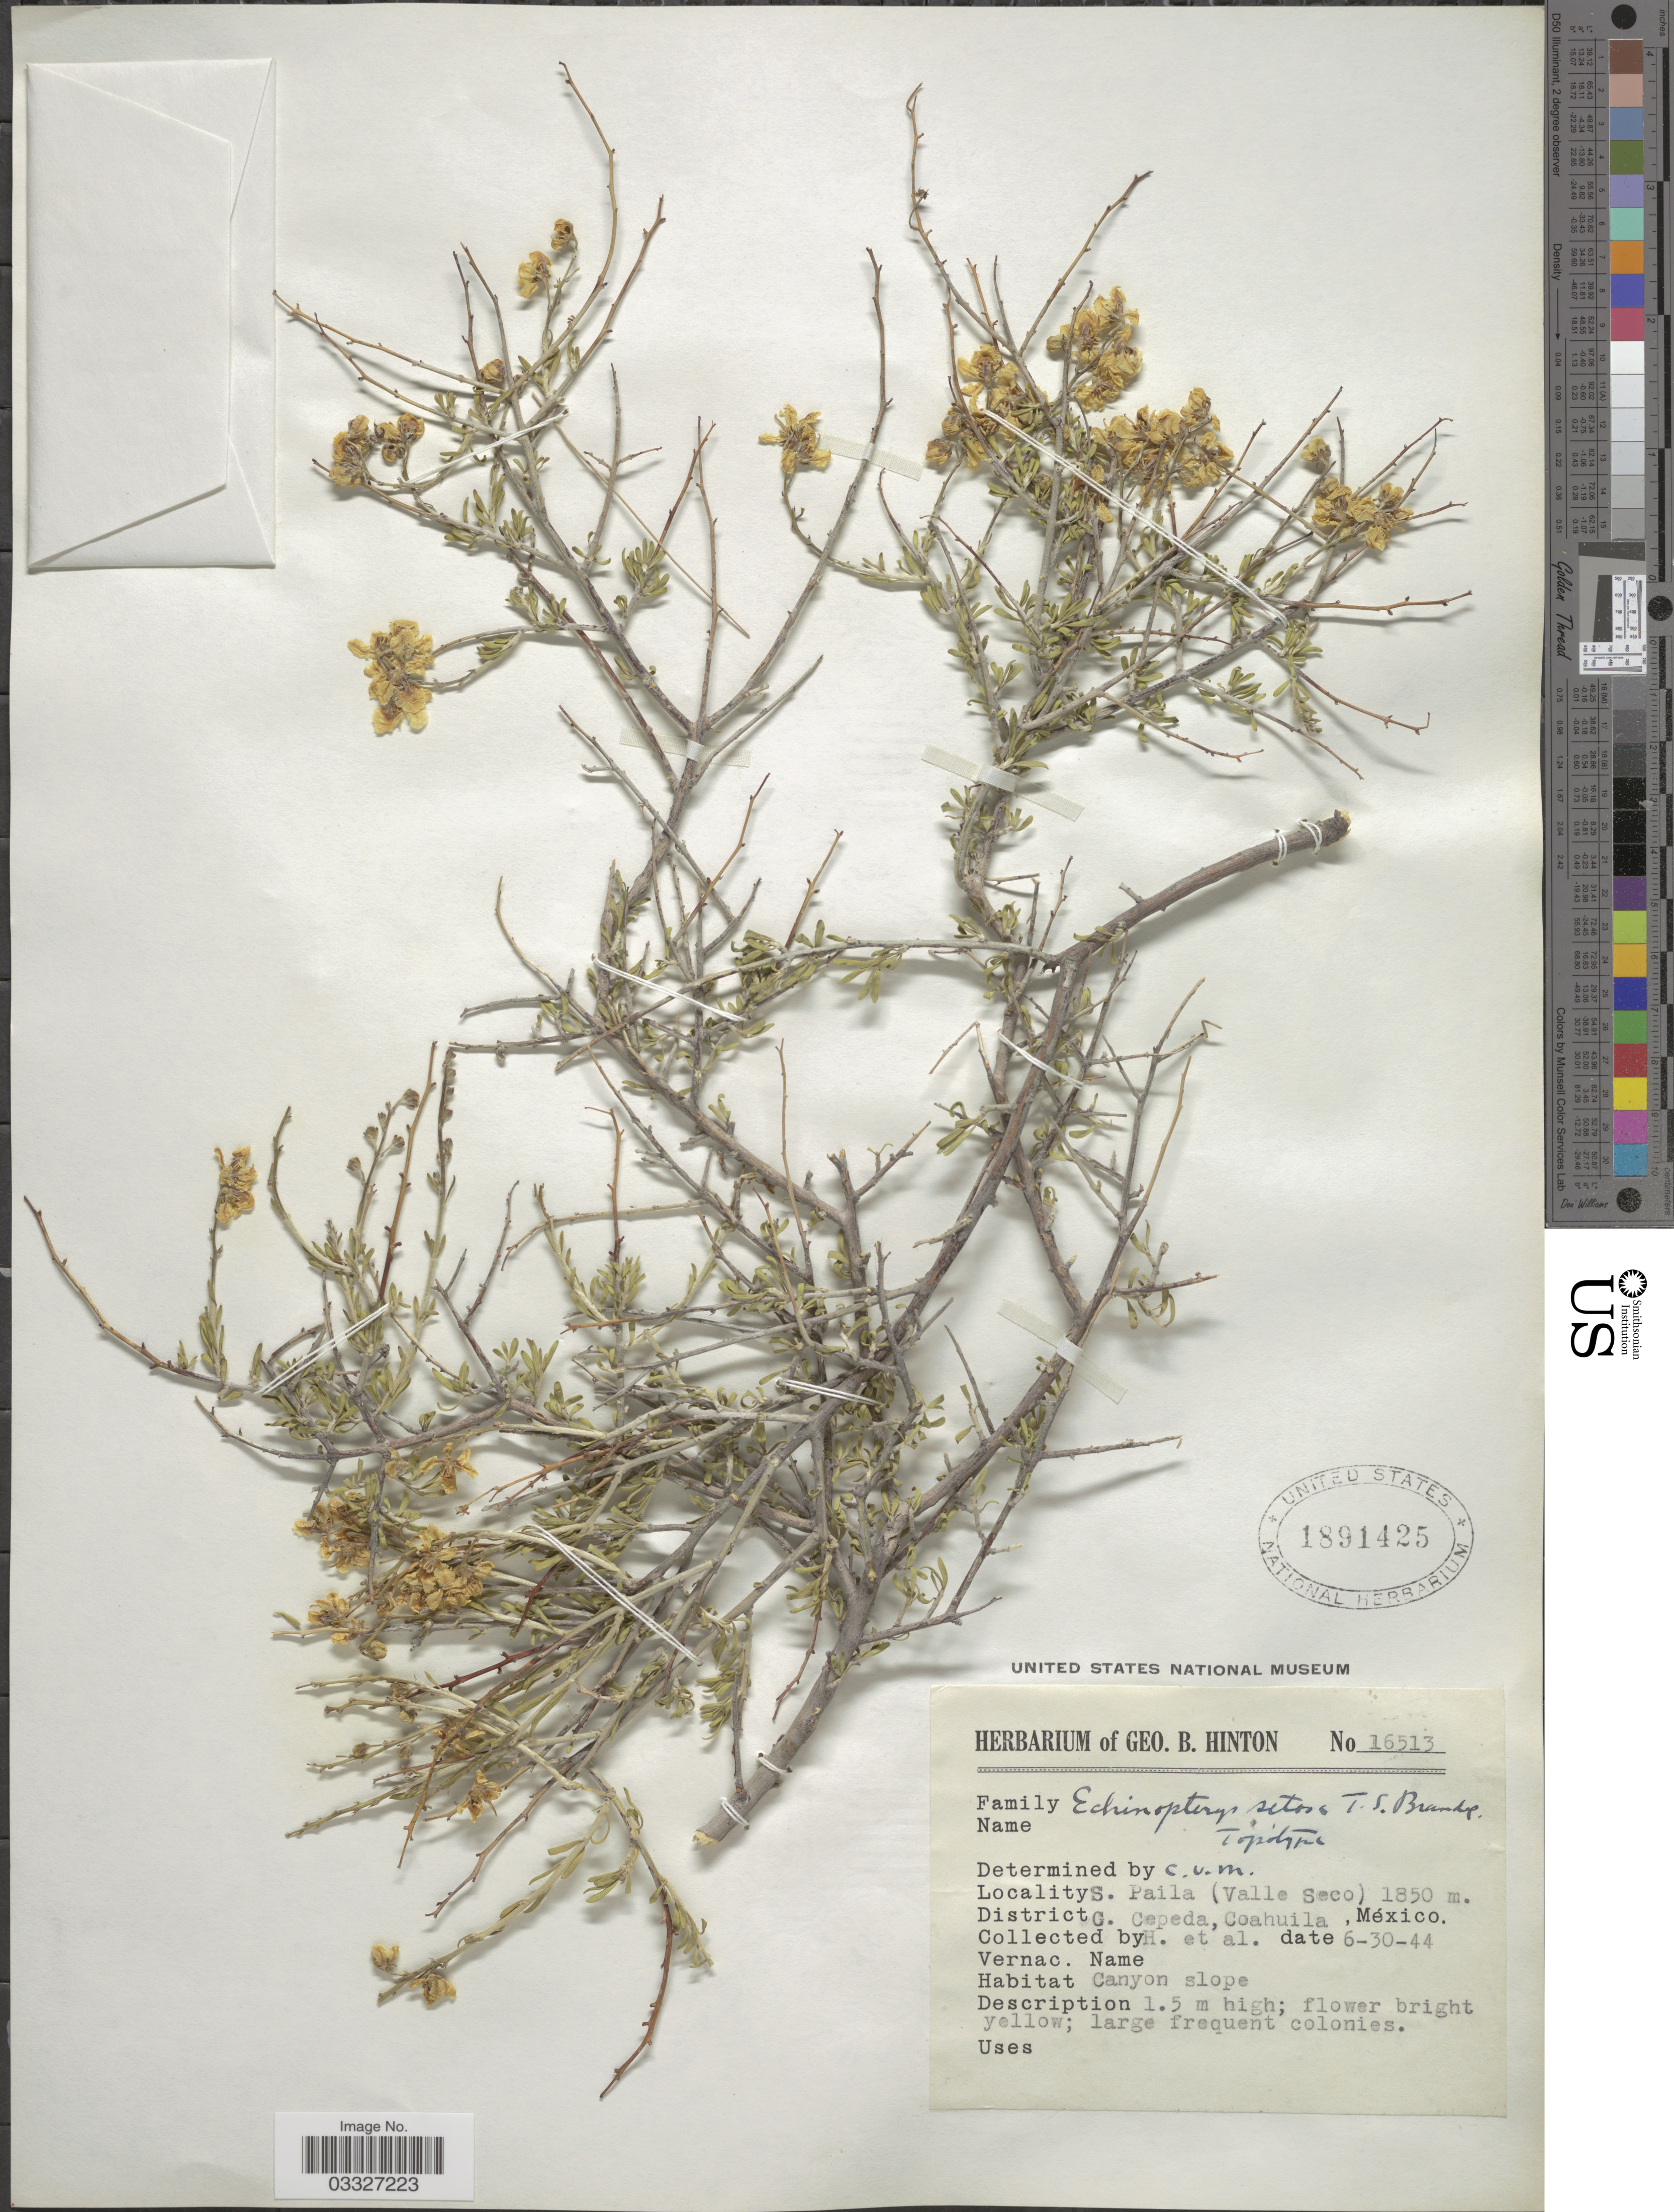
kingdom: Plantae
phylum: Tracheophyta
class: Magnoliopsida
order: Malpighiales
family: Malpighiaceae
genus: Echinopterys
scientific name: Echinopterys setosa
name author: Brandegee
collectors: G. B. Hinton & et al.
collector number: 16513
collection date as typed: Transcribed d/m/y: 30/6/44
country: Mexico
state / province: Coahuila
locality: S. Paila (Valle Seco). G. Cepeda.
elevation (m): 1850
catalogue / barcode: US 1891425